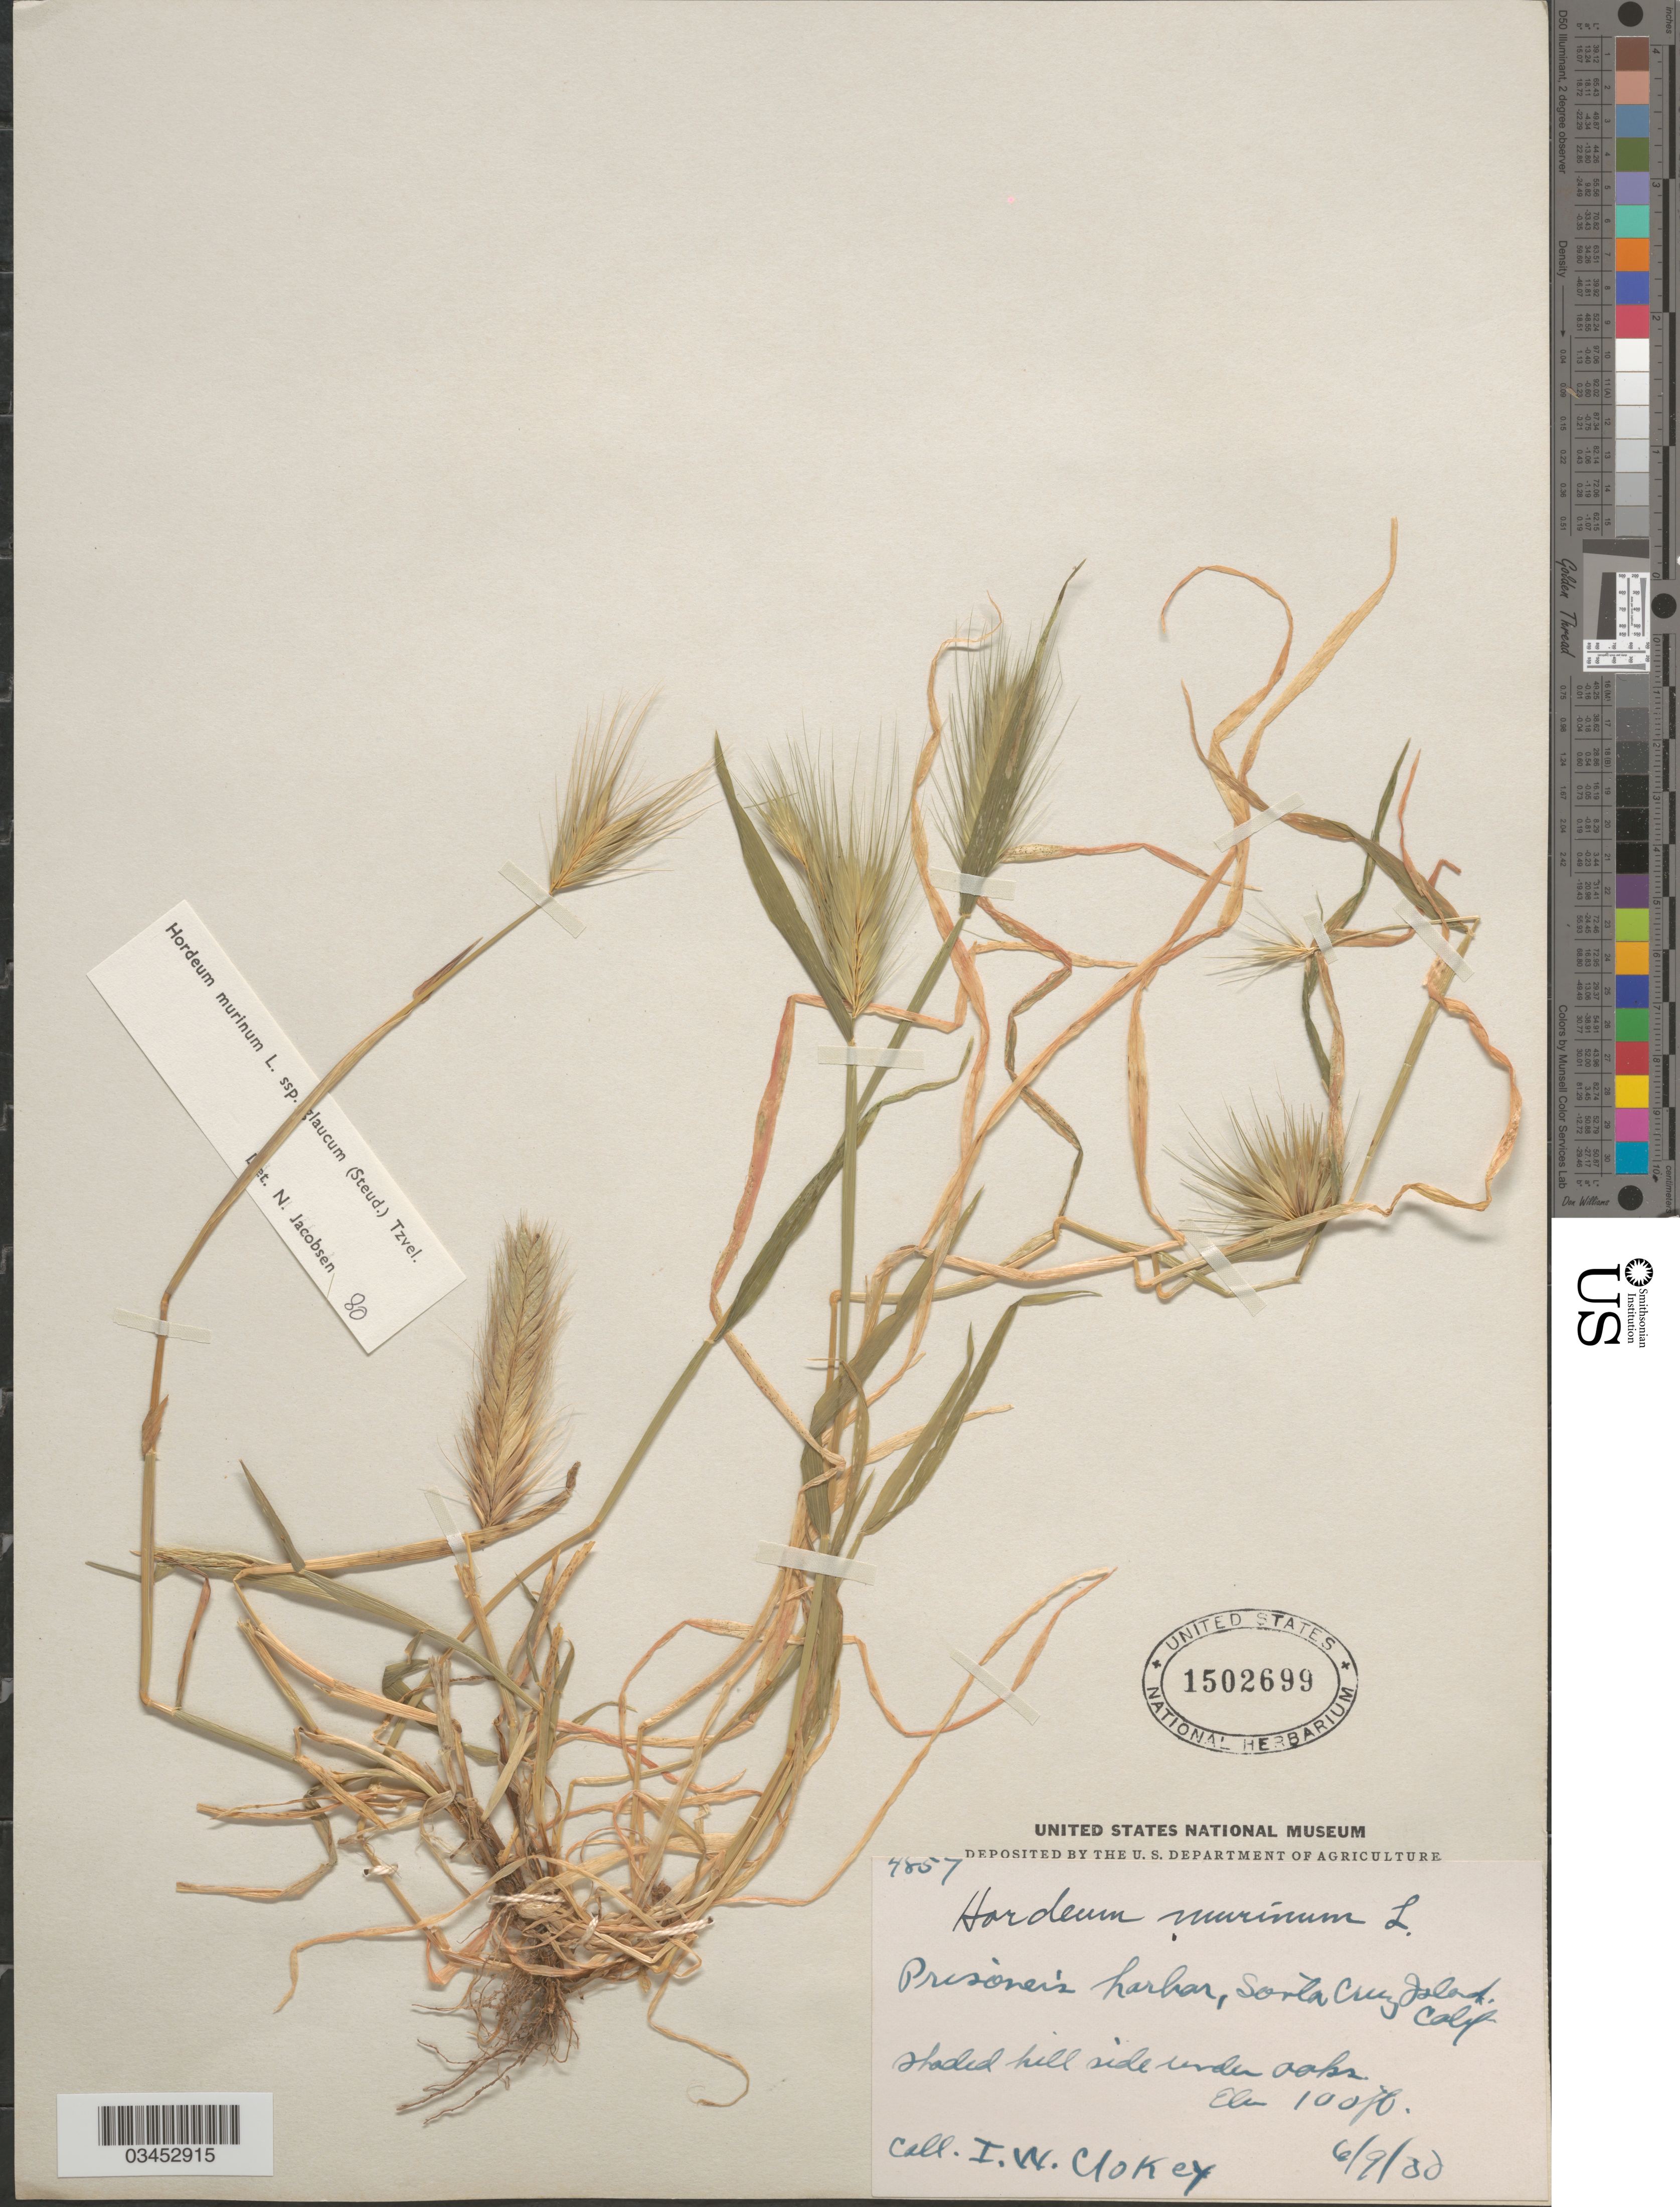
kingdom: Plantae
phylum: Tracheophyta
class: Liliopsida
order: Poales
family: Poaceae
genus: Hordeum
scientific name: Hordeum murinum subsp. glaucum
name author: (Steud.) Tzvelev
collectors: I. W. Clokey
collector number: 4857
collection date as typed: Transcribed d/m/y: 9/6/30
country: United States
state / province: California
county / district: Santa Barbara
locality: Prisoner's harbor, Santa Cruz Island.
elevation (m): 30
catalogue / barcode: US 1502699